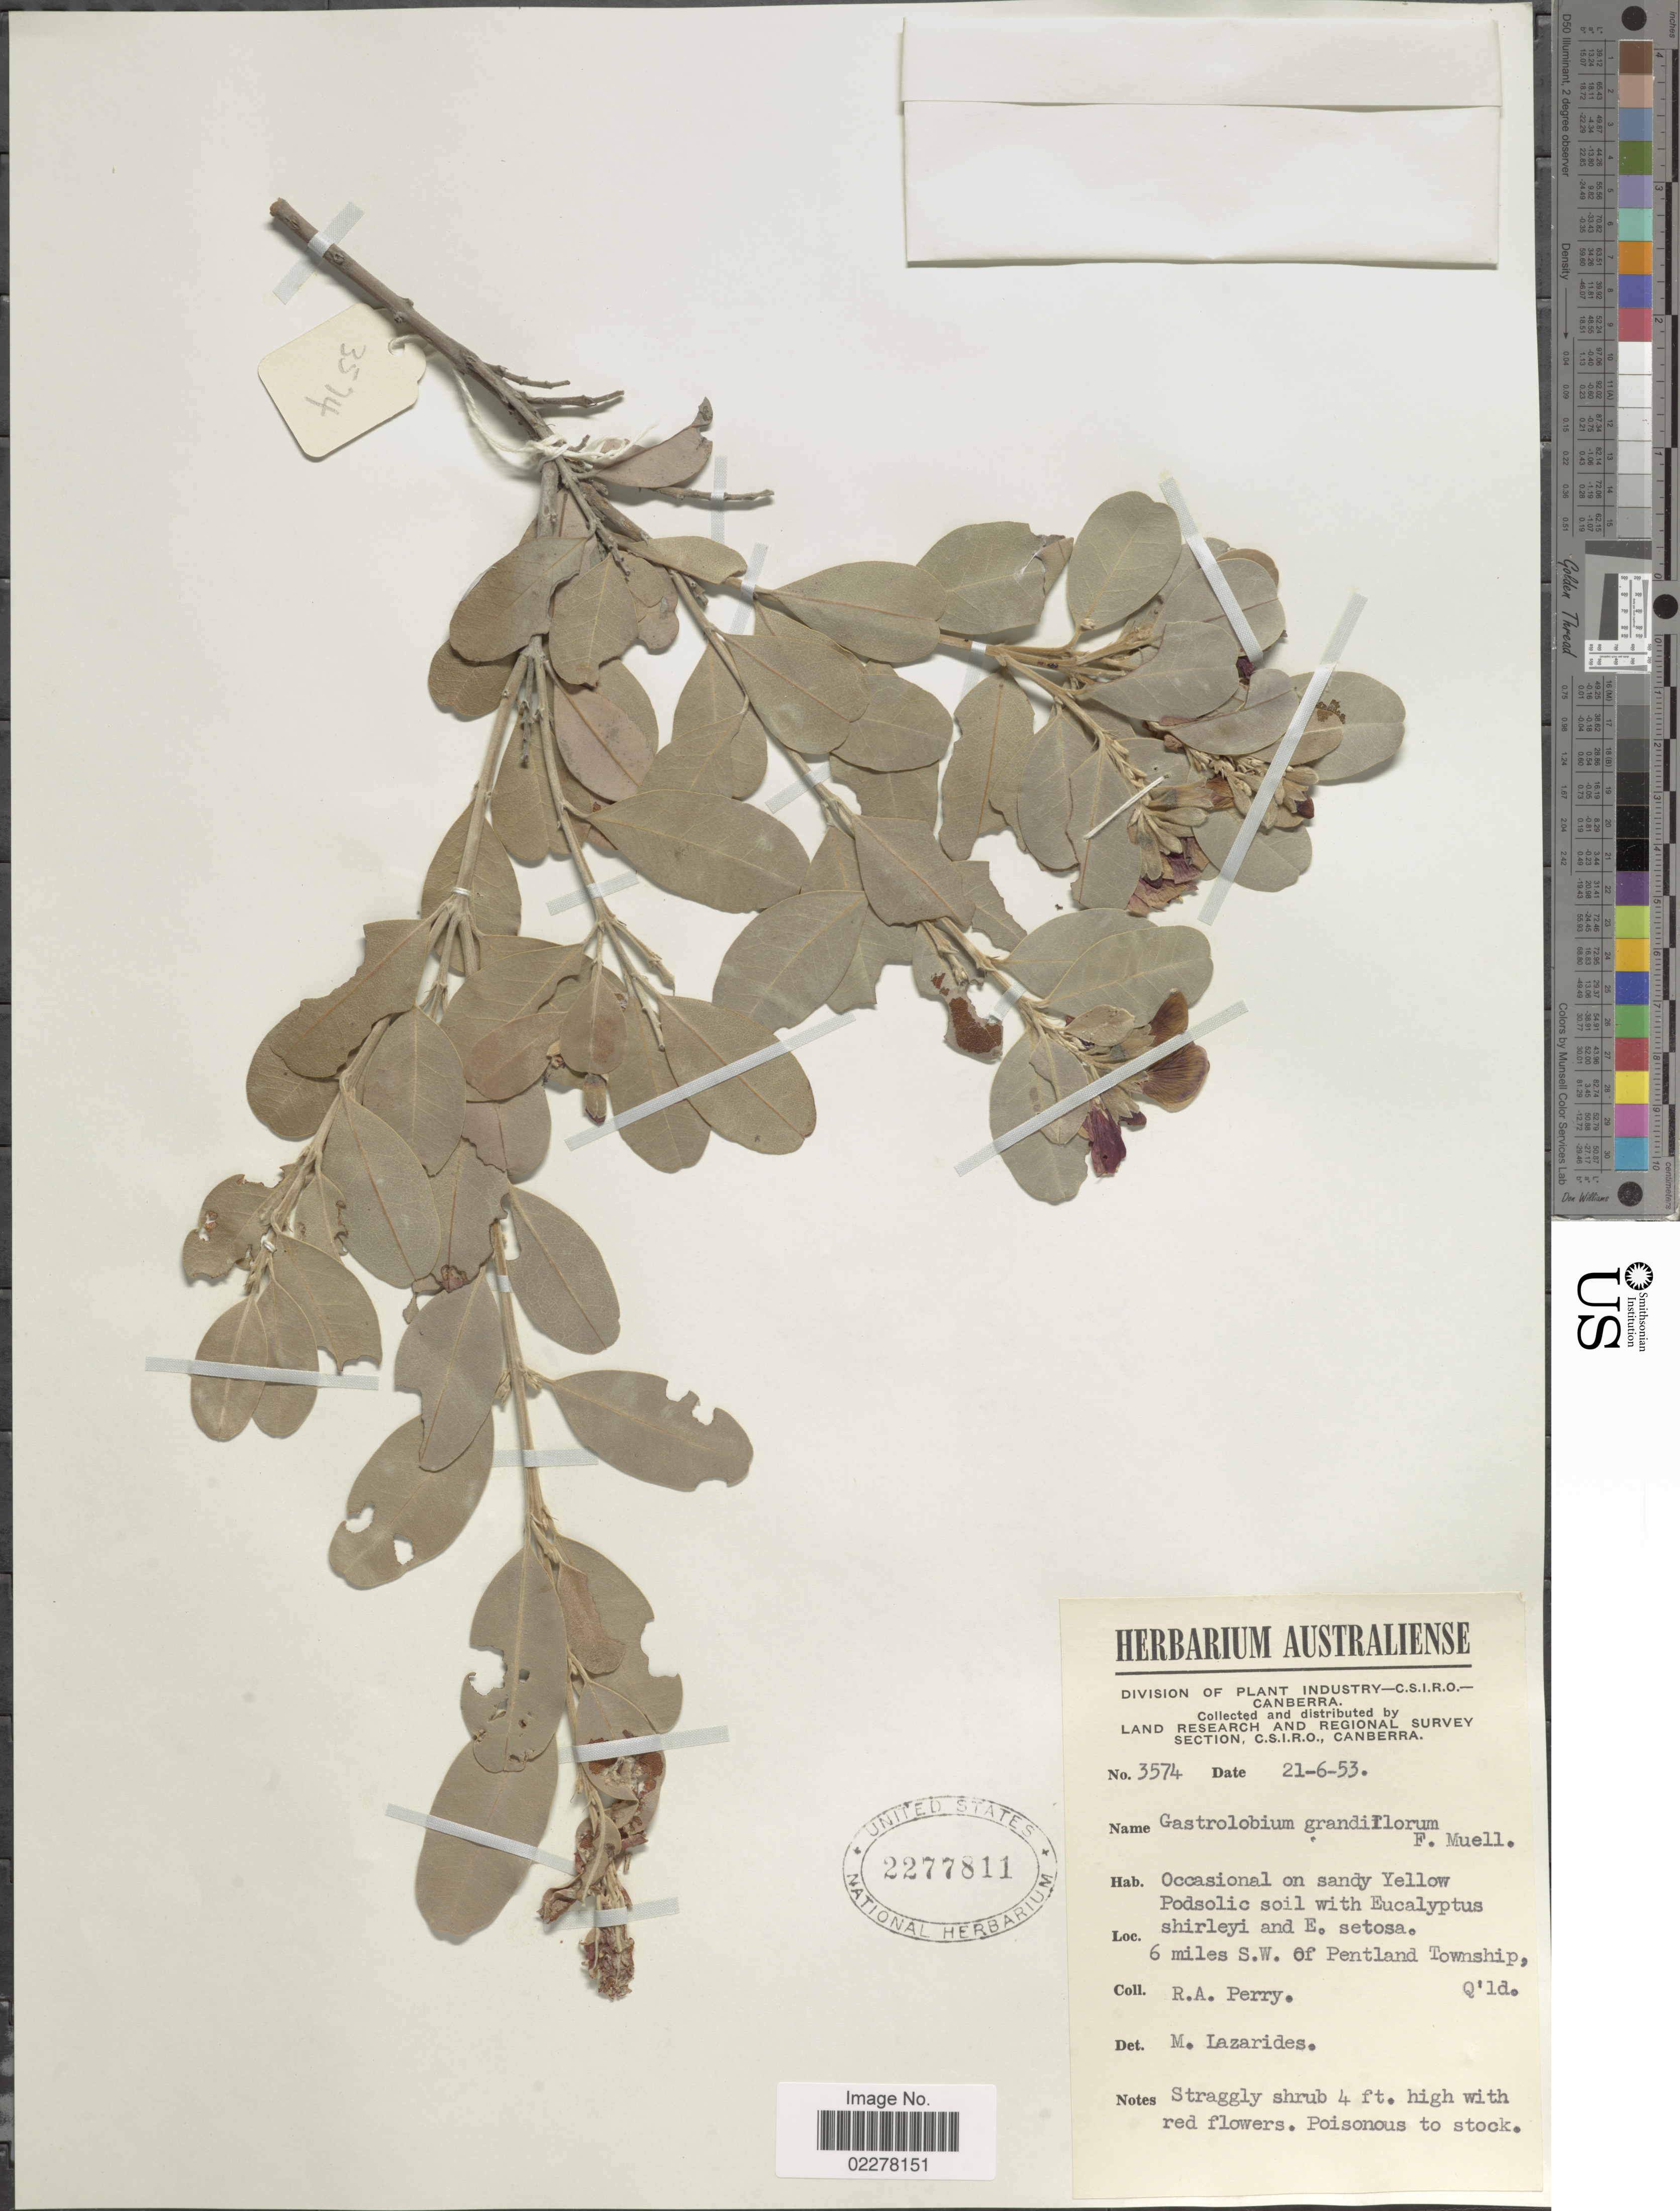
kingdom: Plantae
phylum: Tracheophyta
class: Magnoliopsida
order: Fabales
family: Fabaceae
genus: Gastrolobium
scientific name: Gastrolobium grandiflorum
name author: F. Muell.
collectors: Perry, R. A.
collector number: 3574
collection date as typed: Transcribed d/m/y: 21/6/53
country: Australia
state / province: Queensland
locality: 6 miles S.W. of Pentland Township, Q'ld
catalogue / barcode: US 2277811